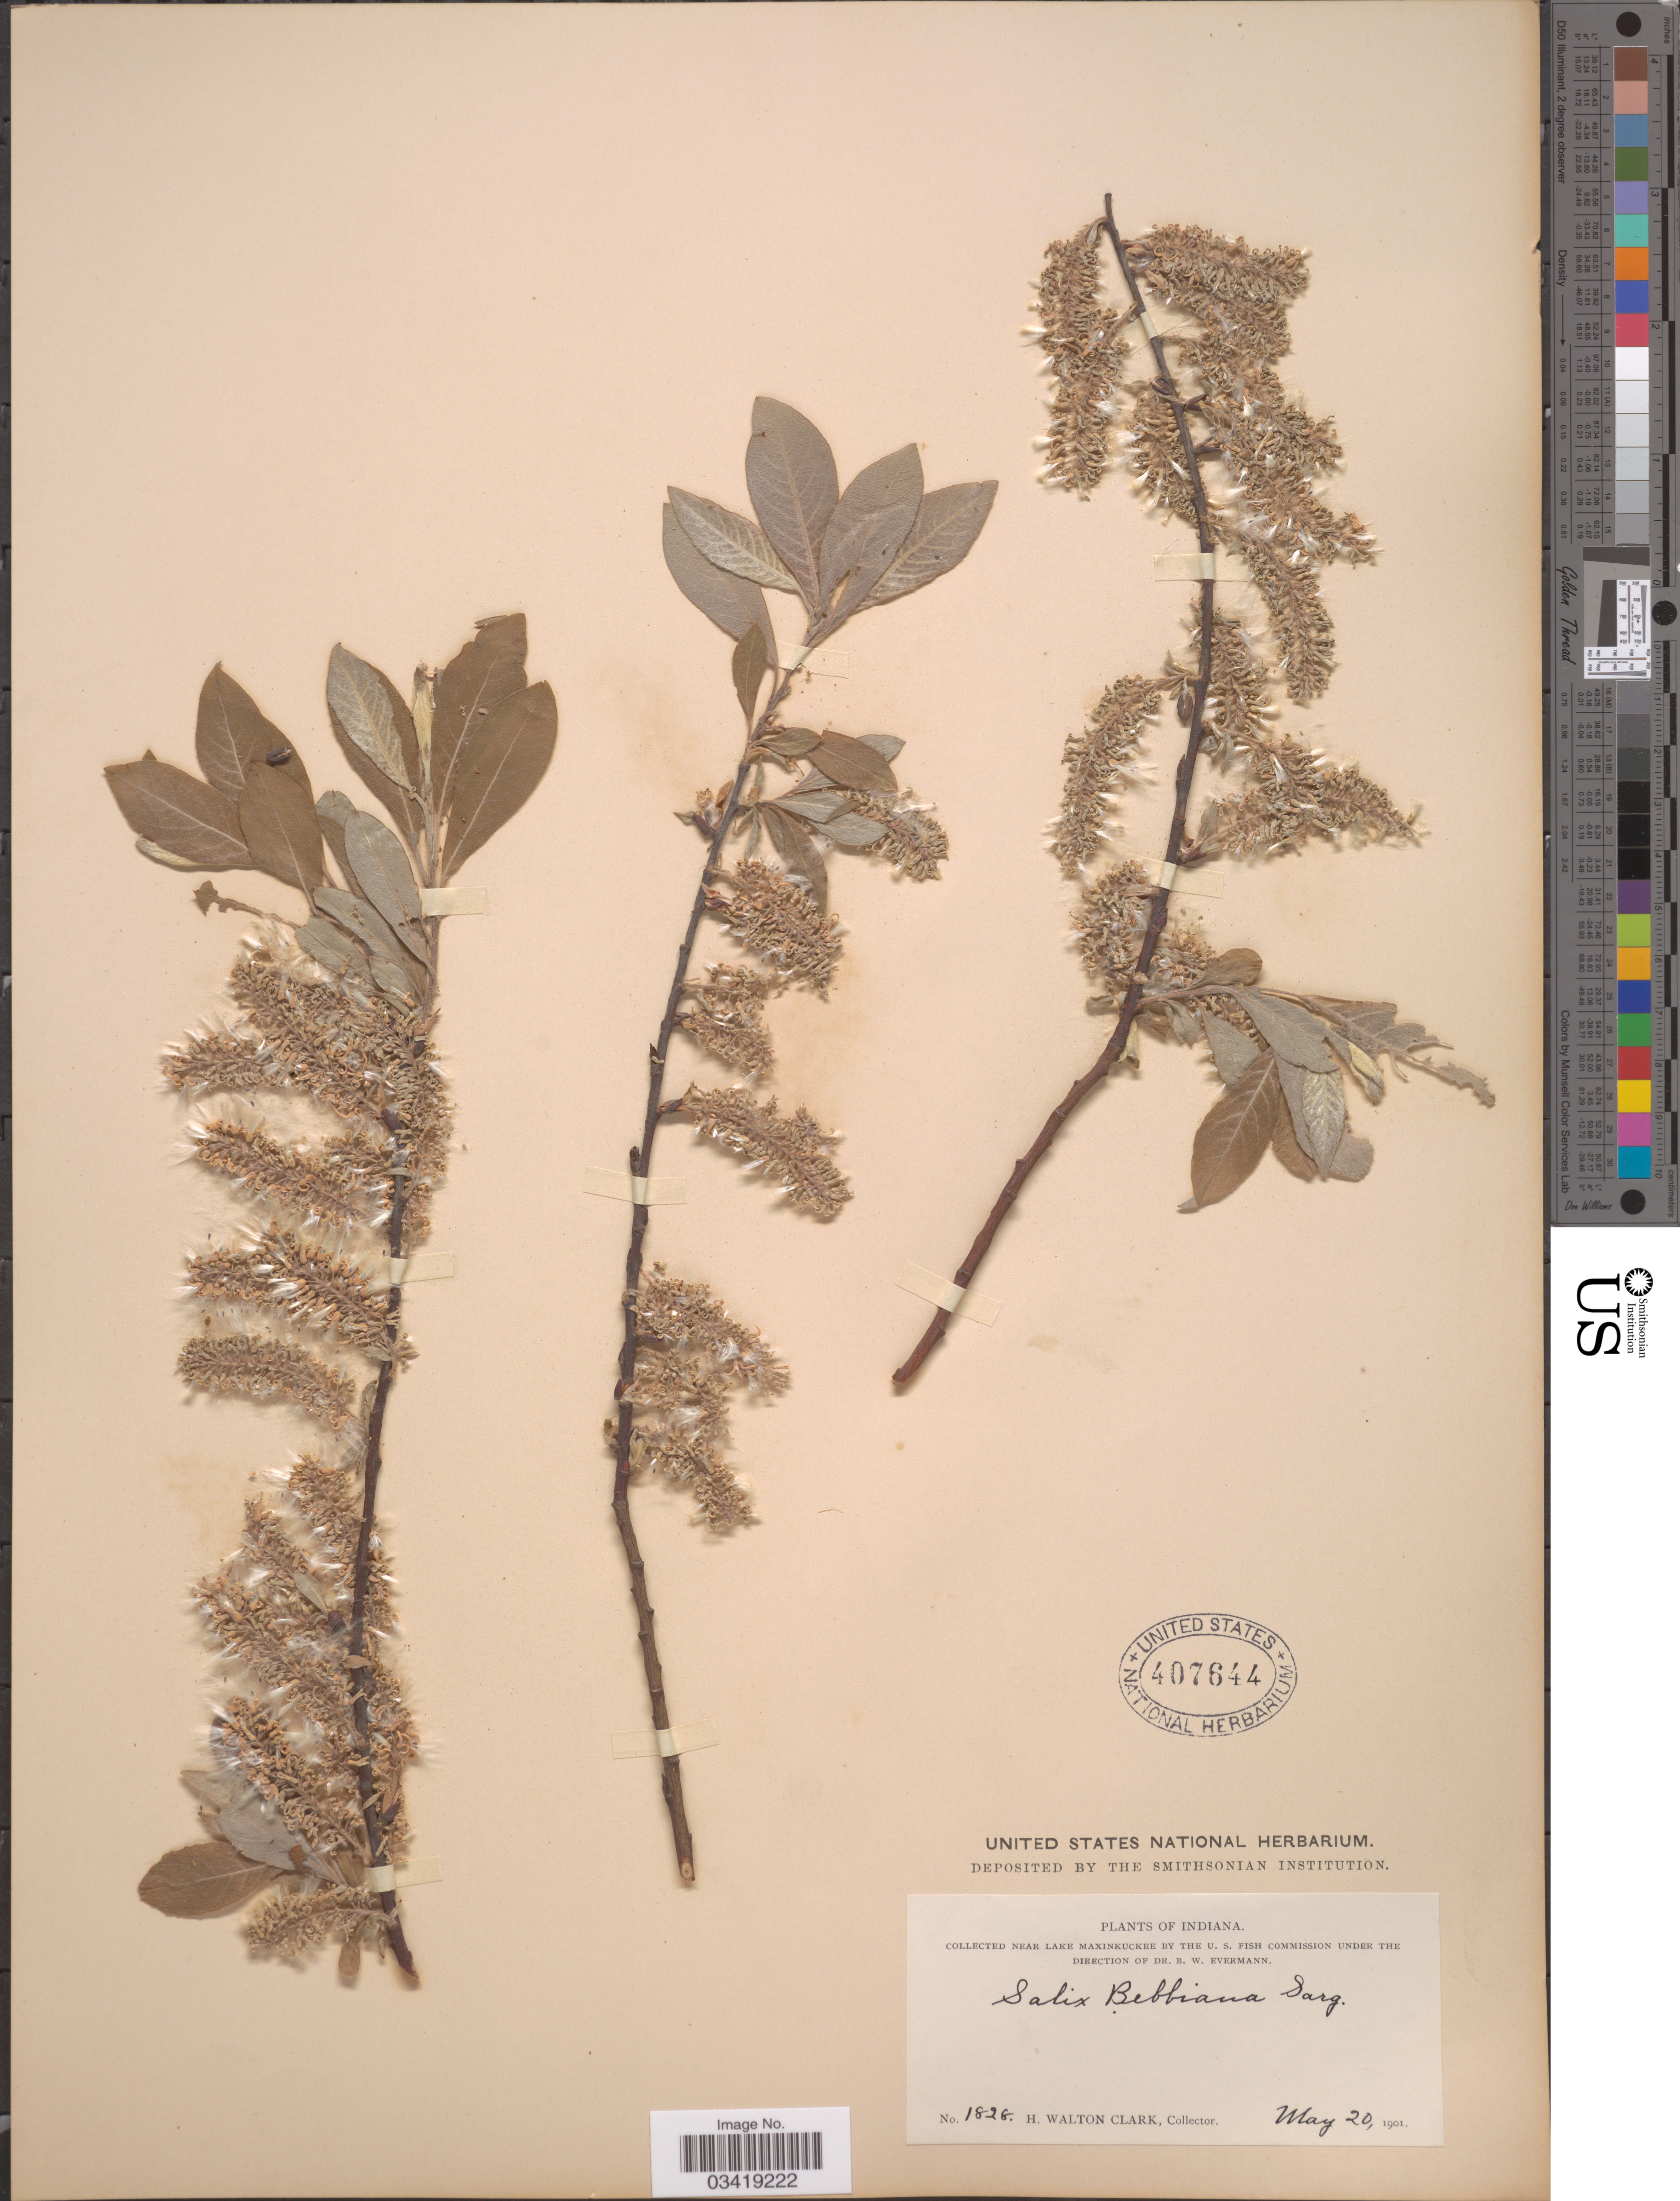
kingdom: Plantae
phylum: Tracheophyta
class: Magnoliopsida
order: Malpighiales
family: Salicaceae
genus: Salix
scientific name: Salix bebbiana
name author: Sarg.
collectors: H. W. Clark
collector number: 1828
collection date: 1901-05-20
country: United States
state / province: Indiana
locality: Near Lake Maxinkuckee.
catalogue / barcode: US 407644